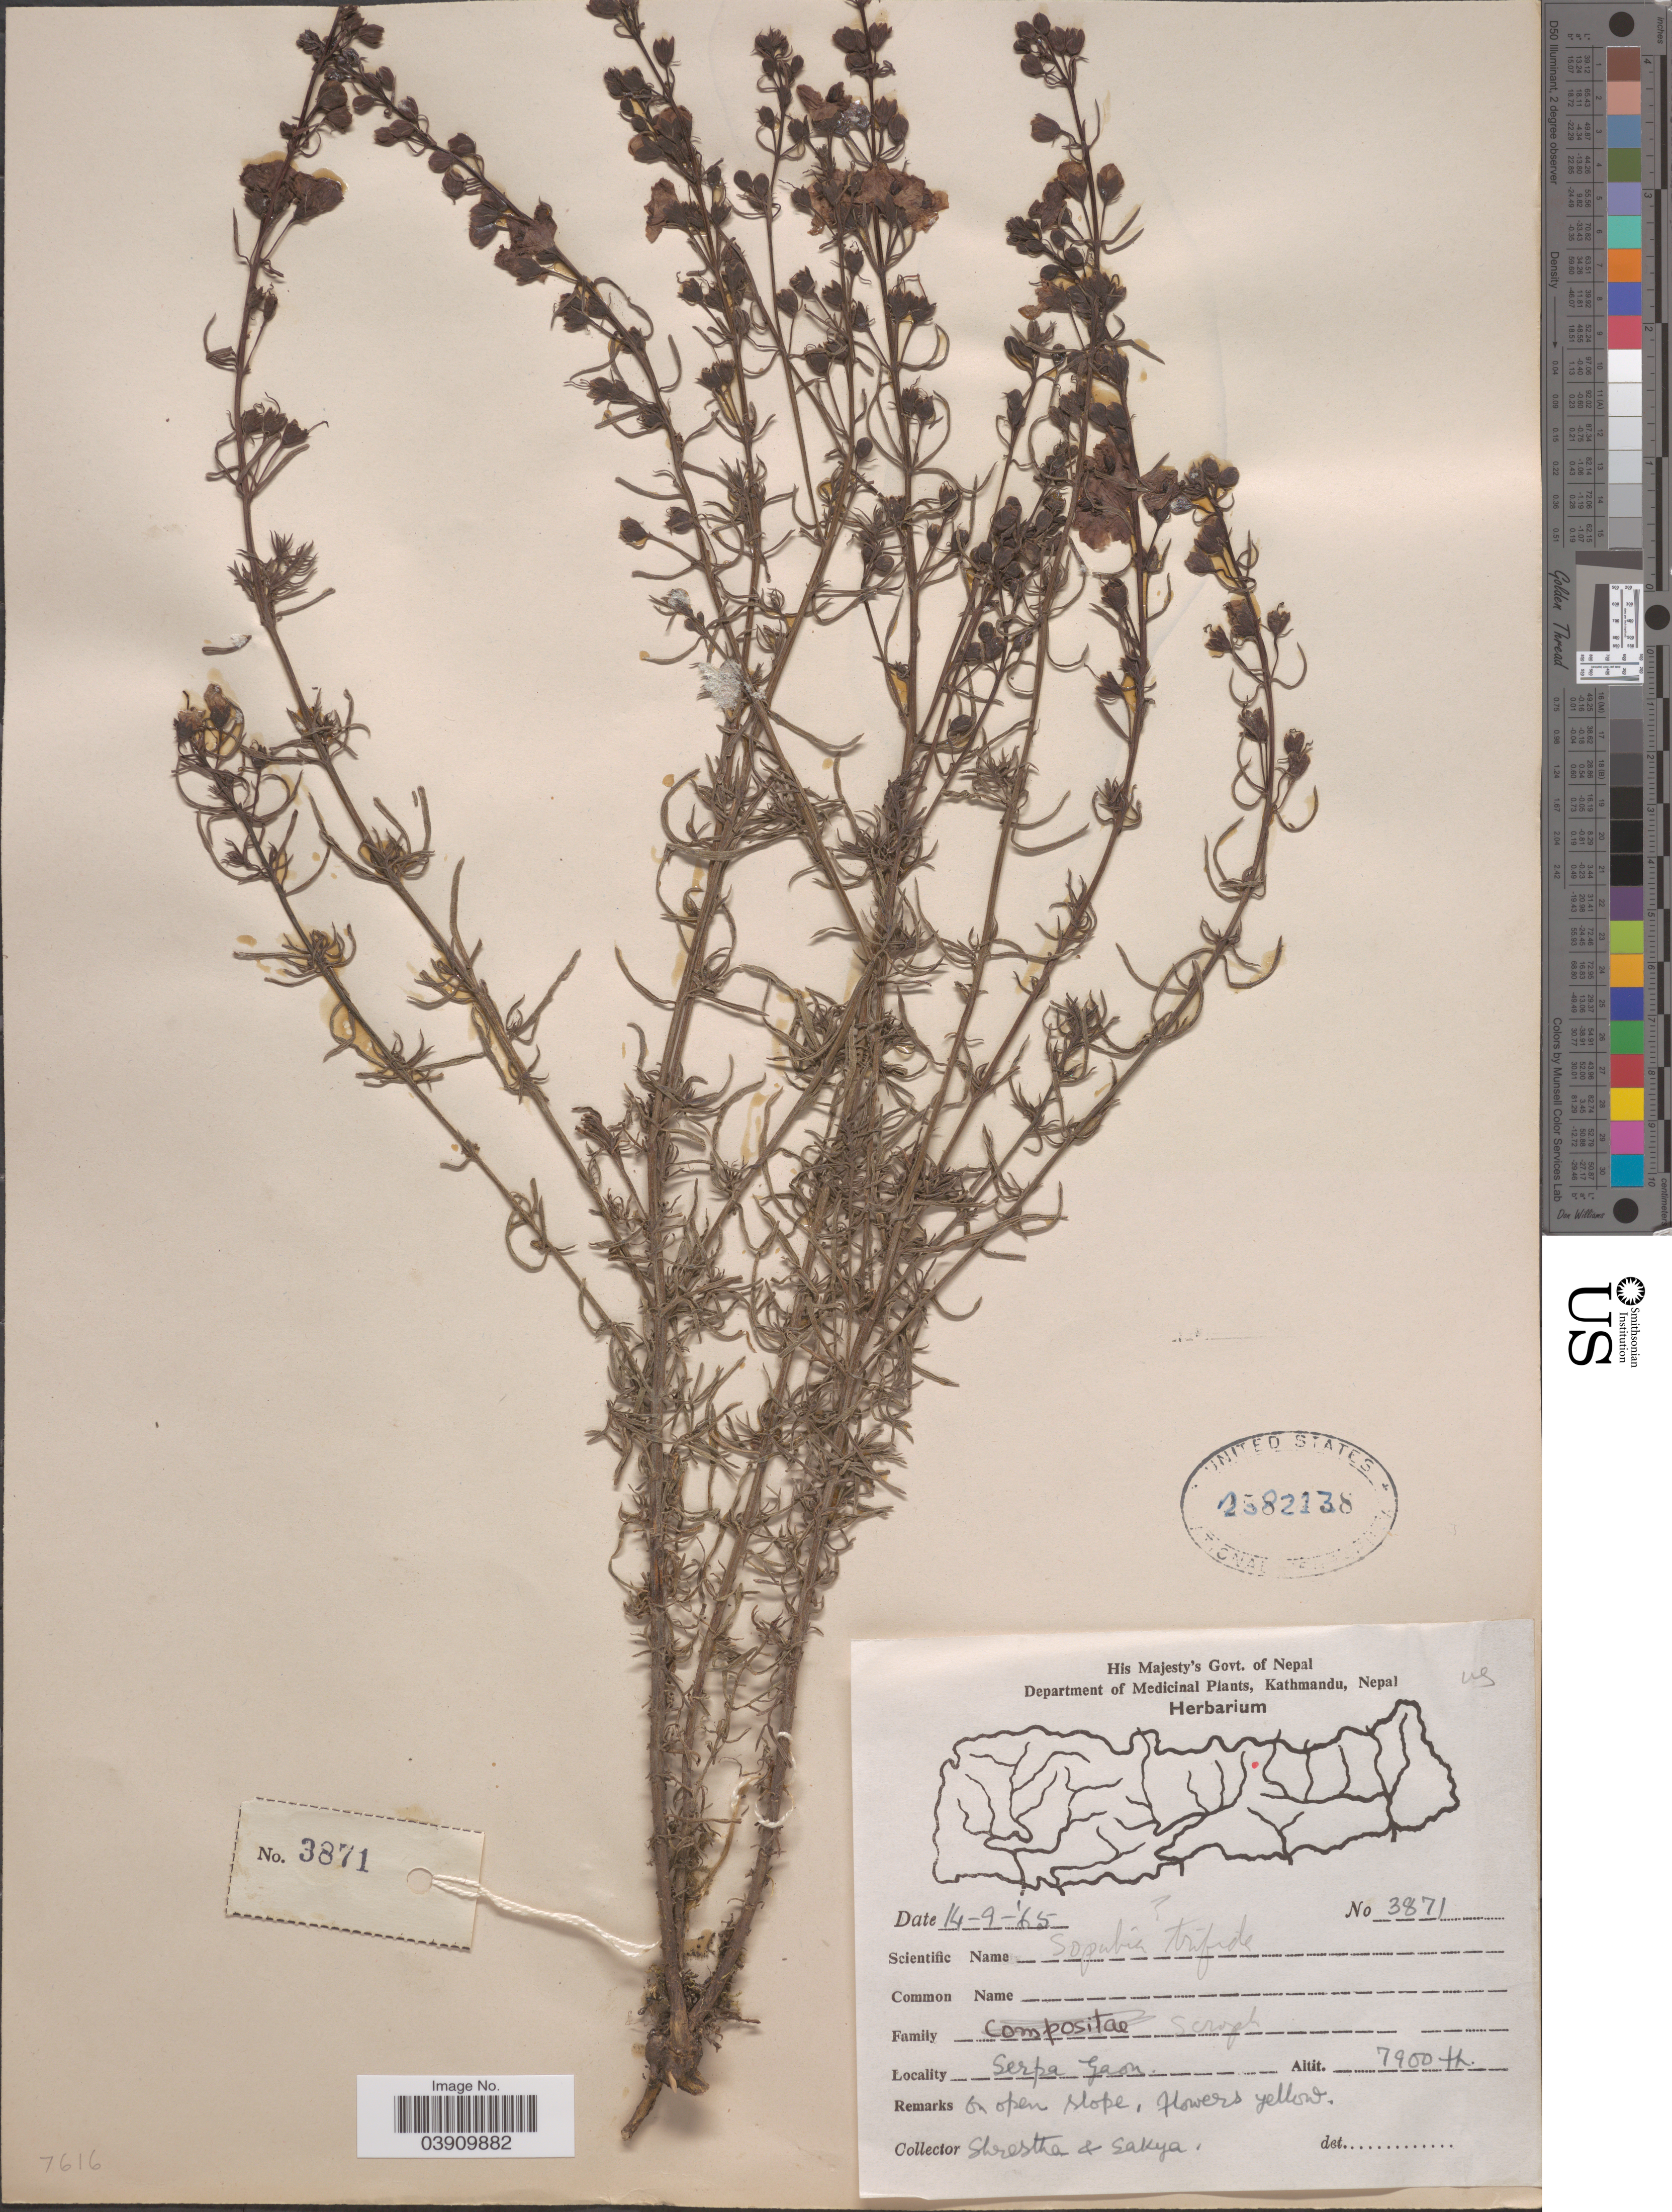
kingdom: Plantae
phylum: Tracheophyta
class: Magnoliopsida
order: Lamiales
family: Orobanchaceae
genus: Sopubia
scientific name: Sopubia trifida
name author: Buch.-Ham. ex D. Don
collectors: -. Shrestha & -. Sakya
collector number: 3871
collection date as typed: Transcribed d/m/y: 14/9/65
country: Nepal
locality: Serpa Gaon.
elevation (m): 2408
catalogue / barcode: US 2582138